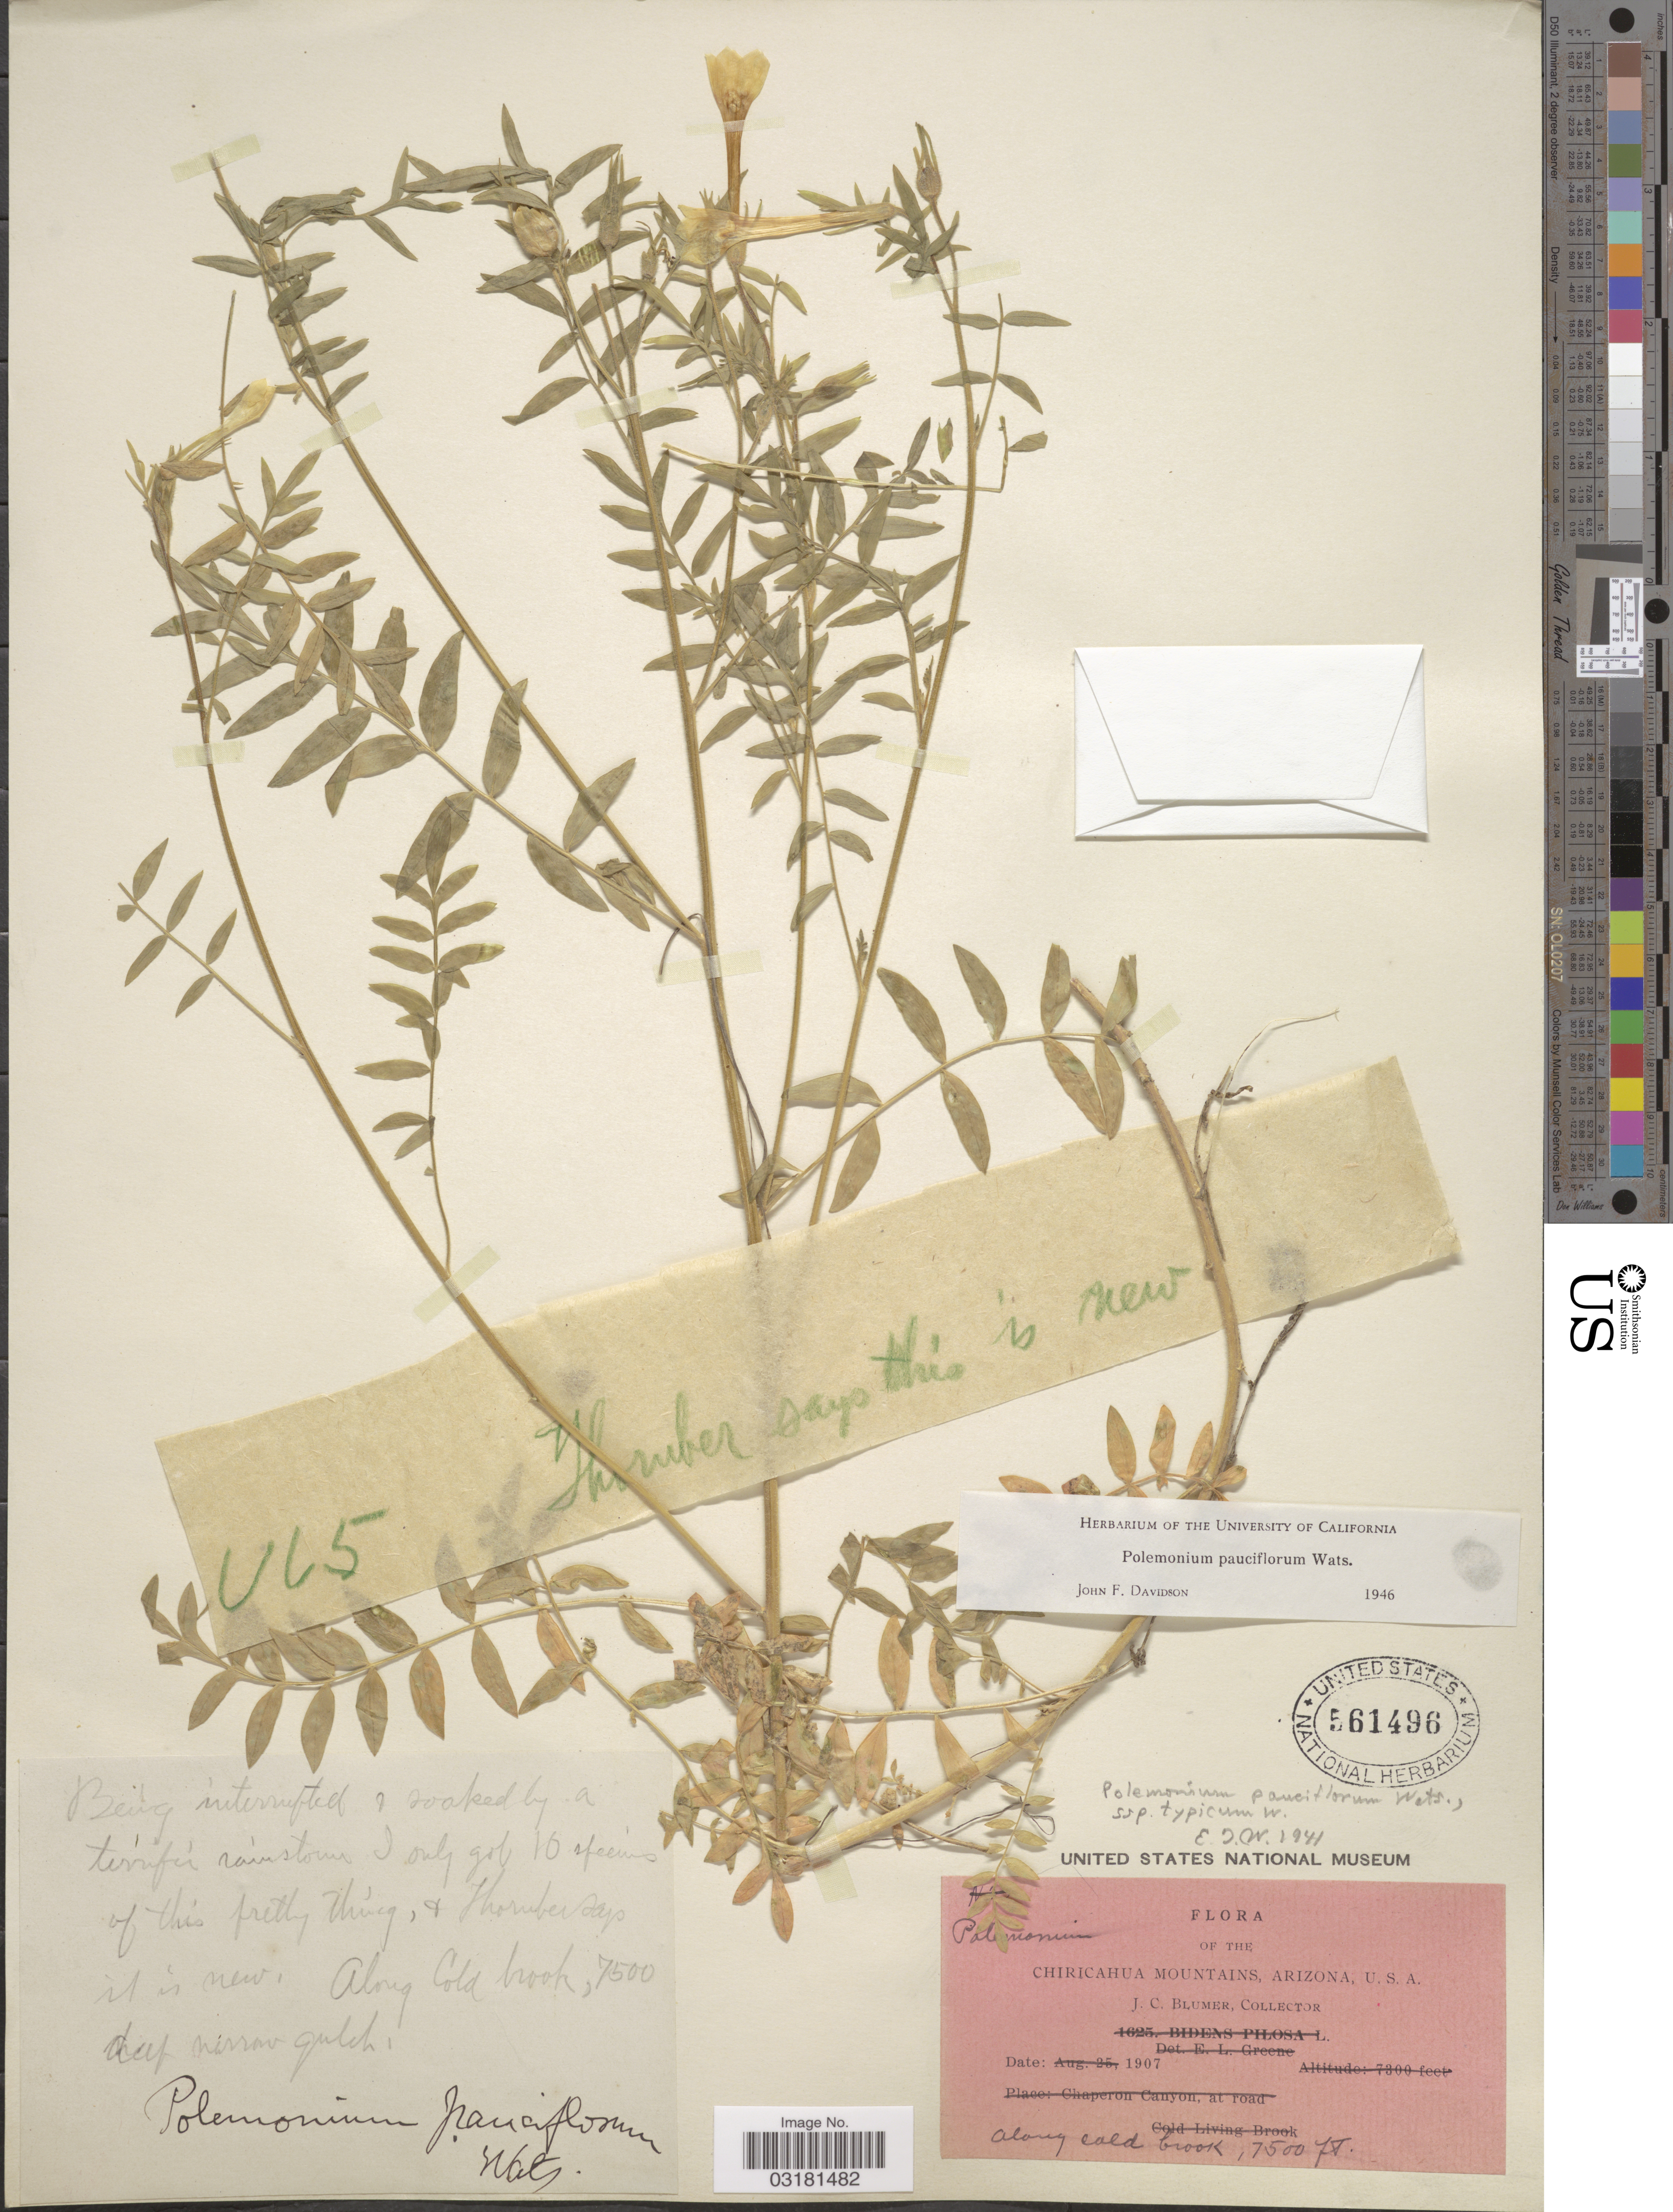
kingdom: Plantae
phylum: Tracheophyta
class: Magnoliopsida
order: Ericales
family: Polemoniaceae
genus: Polemonium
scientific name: Polemonium pauciflorum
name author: S. Watson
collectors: J. C. Blumer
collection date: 1907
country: United States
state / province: Arizona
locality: Chiricahua Mountains, along Cold brook.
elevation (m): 2286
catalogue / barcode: US 561496